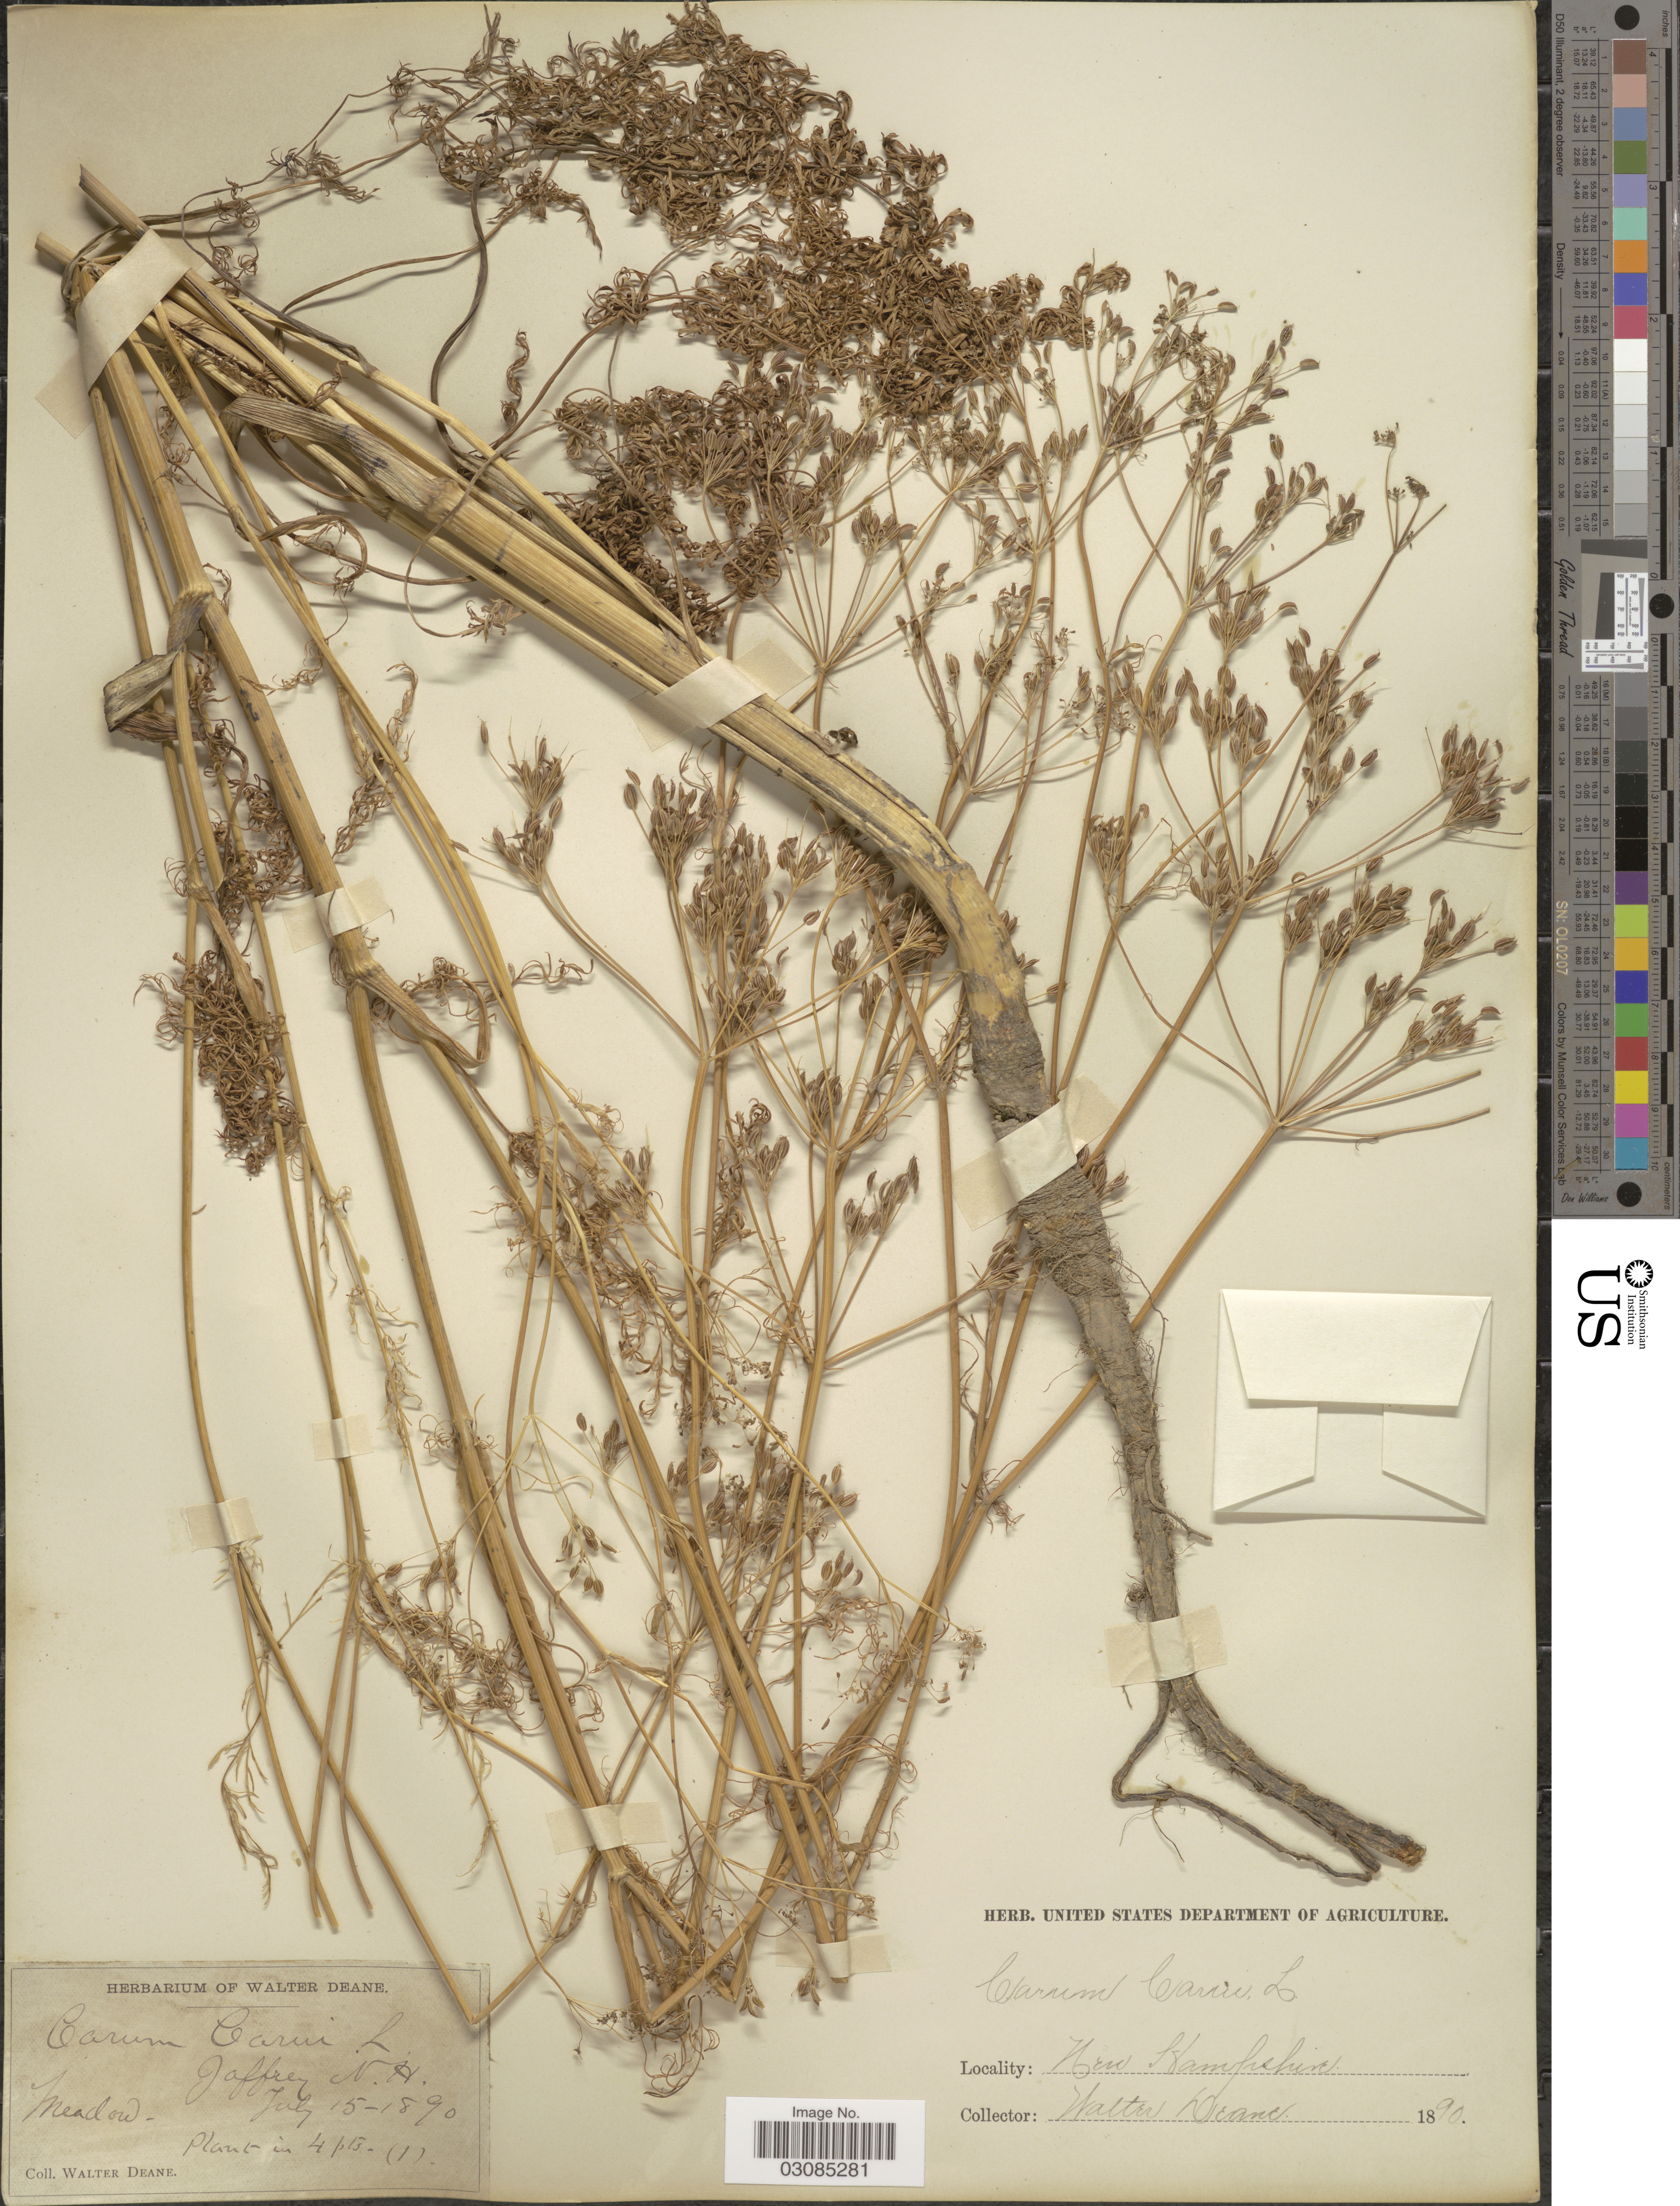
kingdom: Plantae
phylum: Tracheophyta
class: Magnoliopsida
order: Apiales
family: Apiaceae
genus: Carum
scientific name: Carum carvi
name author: L.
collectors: W. Deane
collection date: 1890-07-15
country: United States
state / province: New Hampshire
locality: Joffrey N.H.